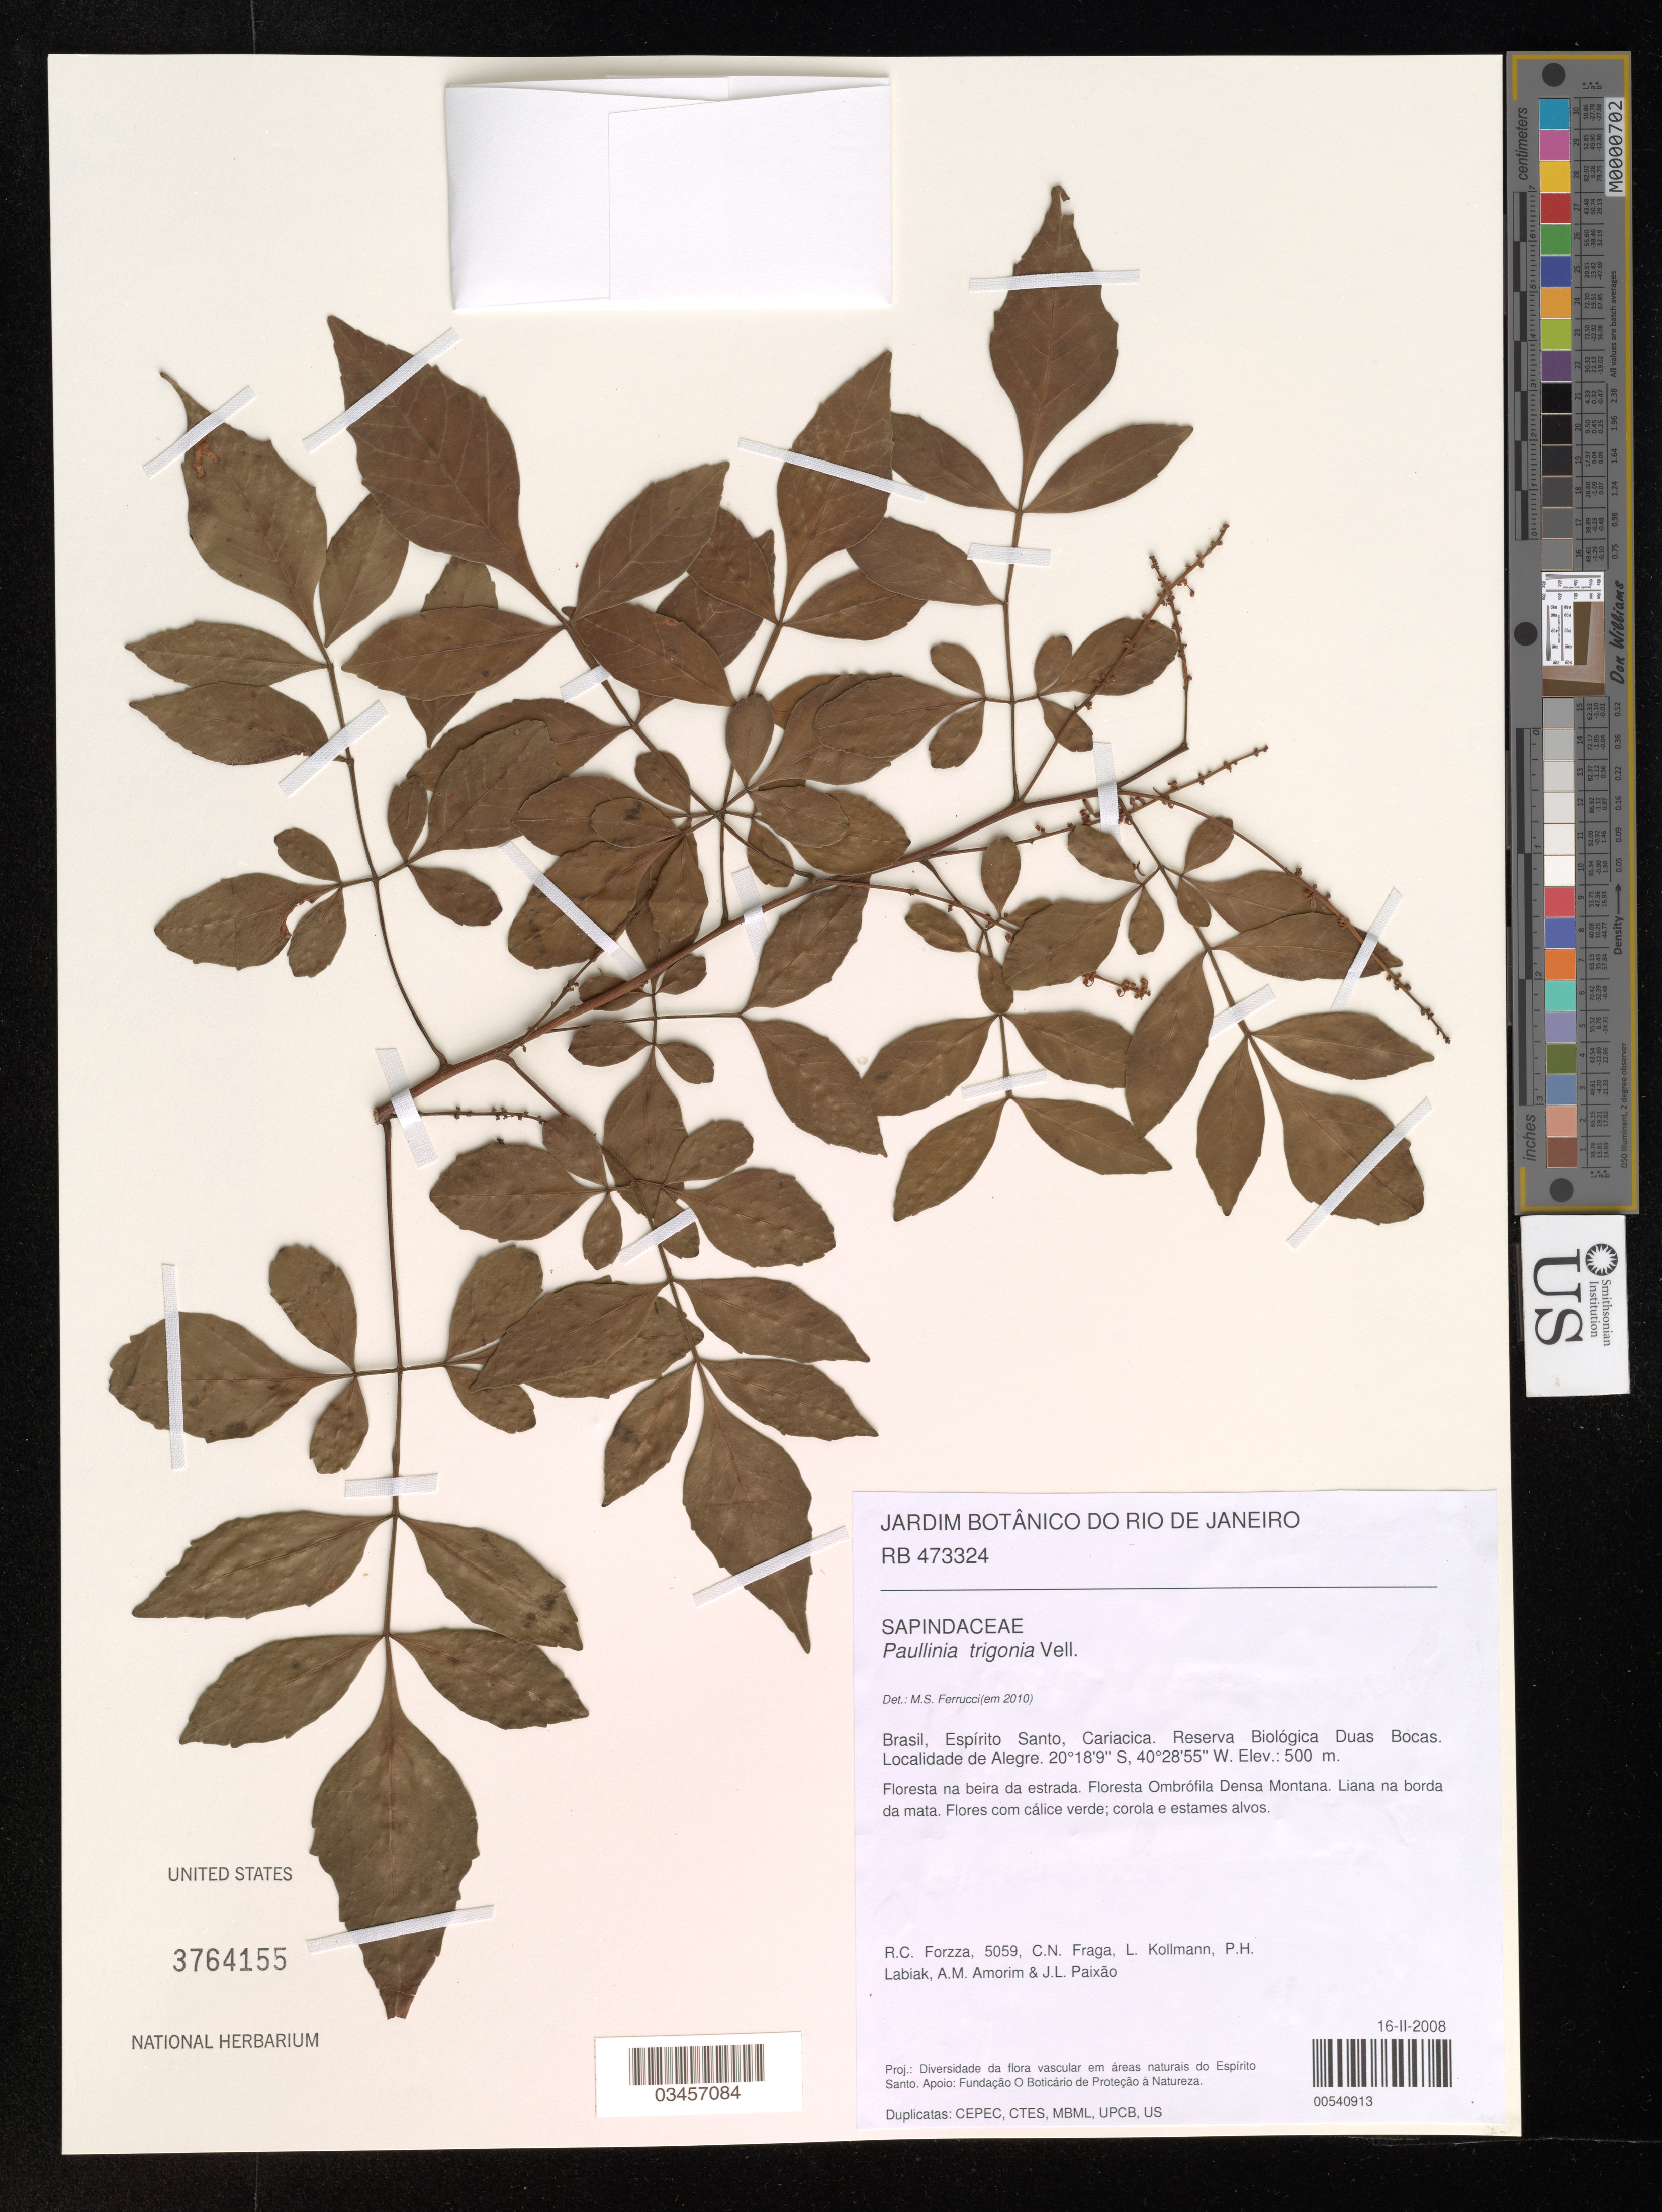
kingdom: Plantae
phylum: Tracheophyta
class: Magnoliopsida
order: Sapindales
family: Sapindaceae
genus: Paullinia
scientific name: Paullinia trigonia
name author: Vell.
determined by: Ferrucci, María S.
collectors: R. C. Forzza, C. N. de Fraga, L. J. Kollmann, P. H. Labiak, A. M. Amorim & J. L. Paixão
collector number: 5059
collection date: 2008-02-16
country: Brazil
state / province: Espirito Santo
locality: Cariacica. Reserva Biológica Duas Bocas. Localidade de Alegre.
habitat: Floresta na beira da estrada. Floresta ombrófila densa montana.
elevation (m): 500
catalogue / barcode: US 3764155